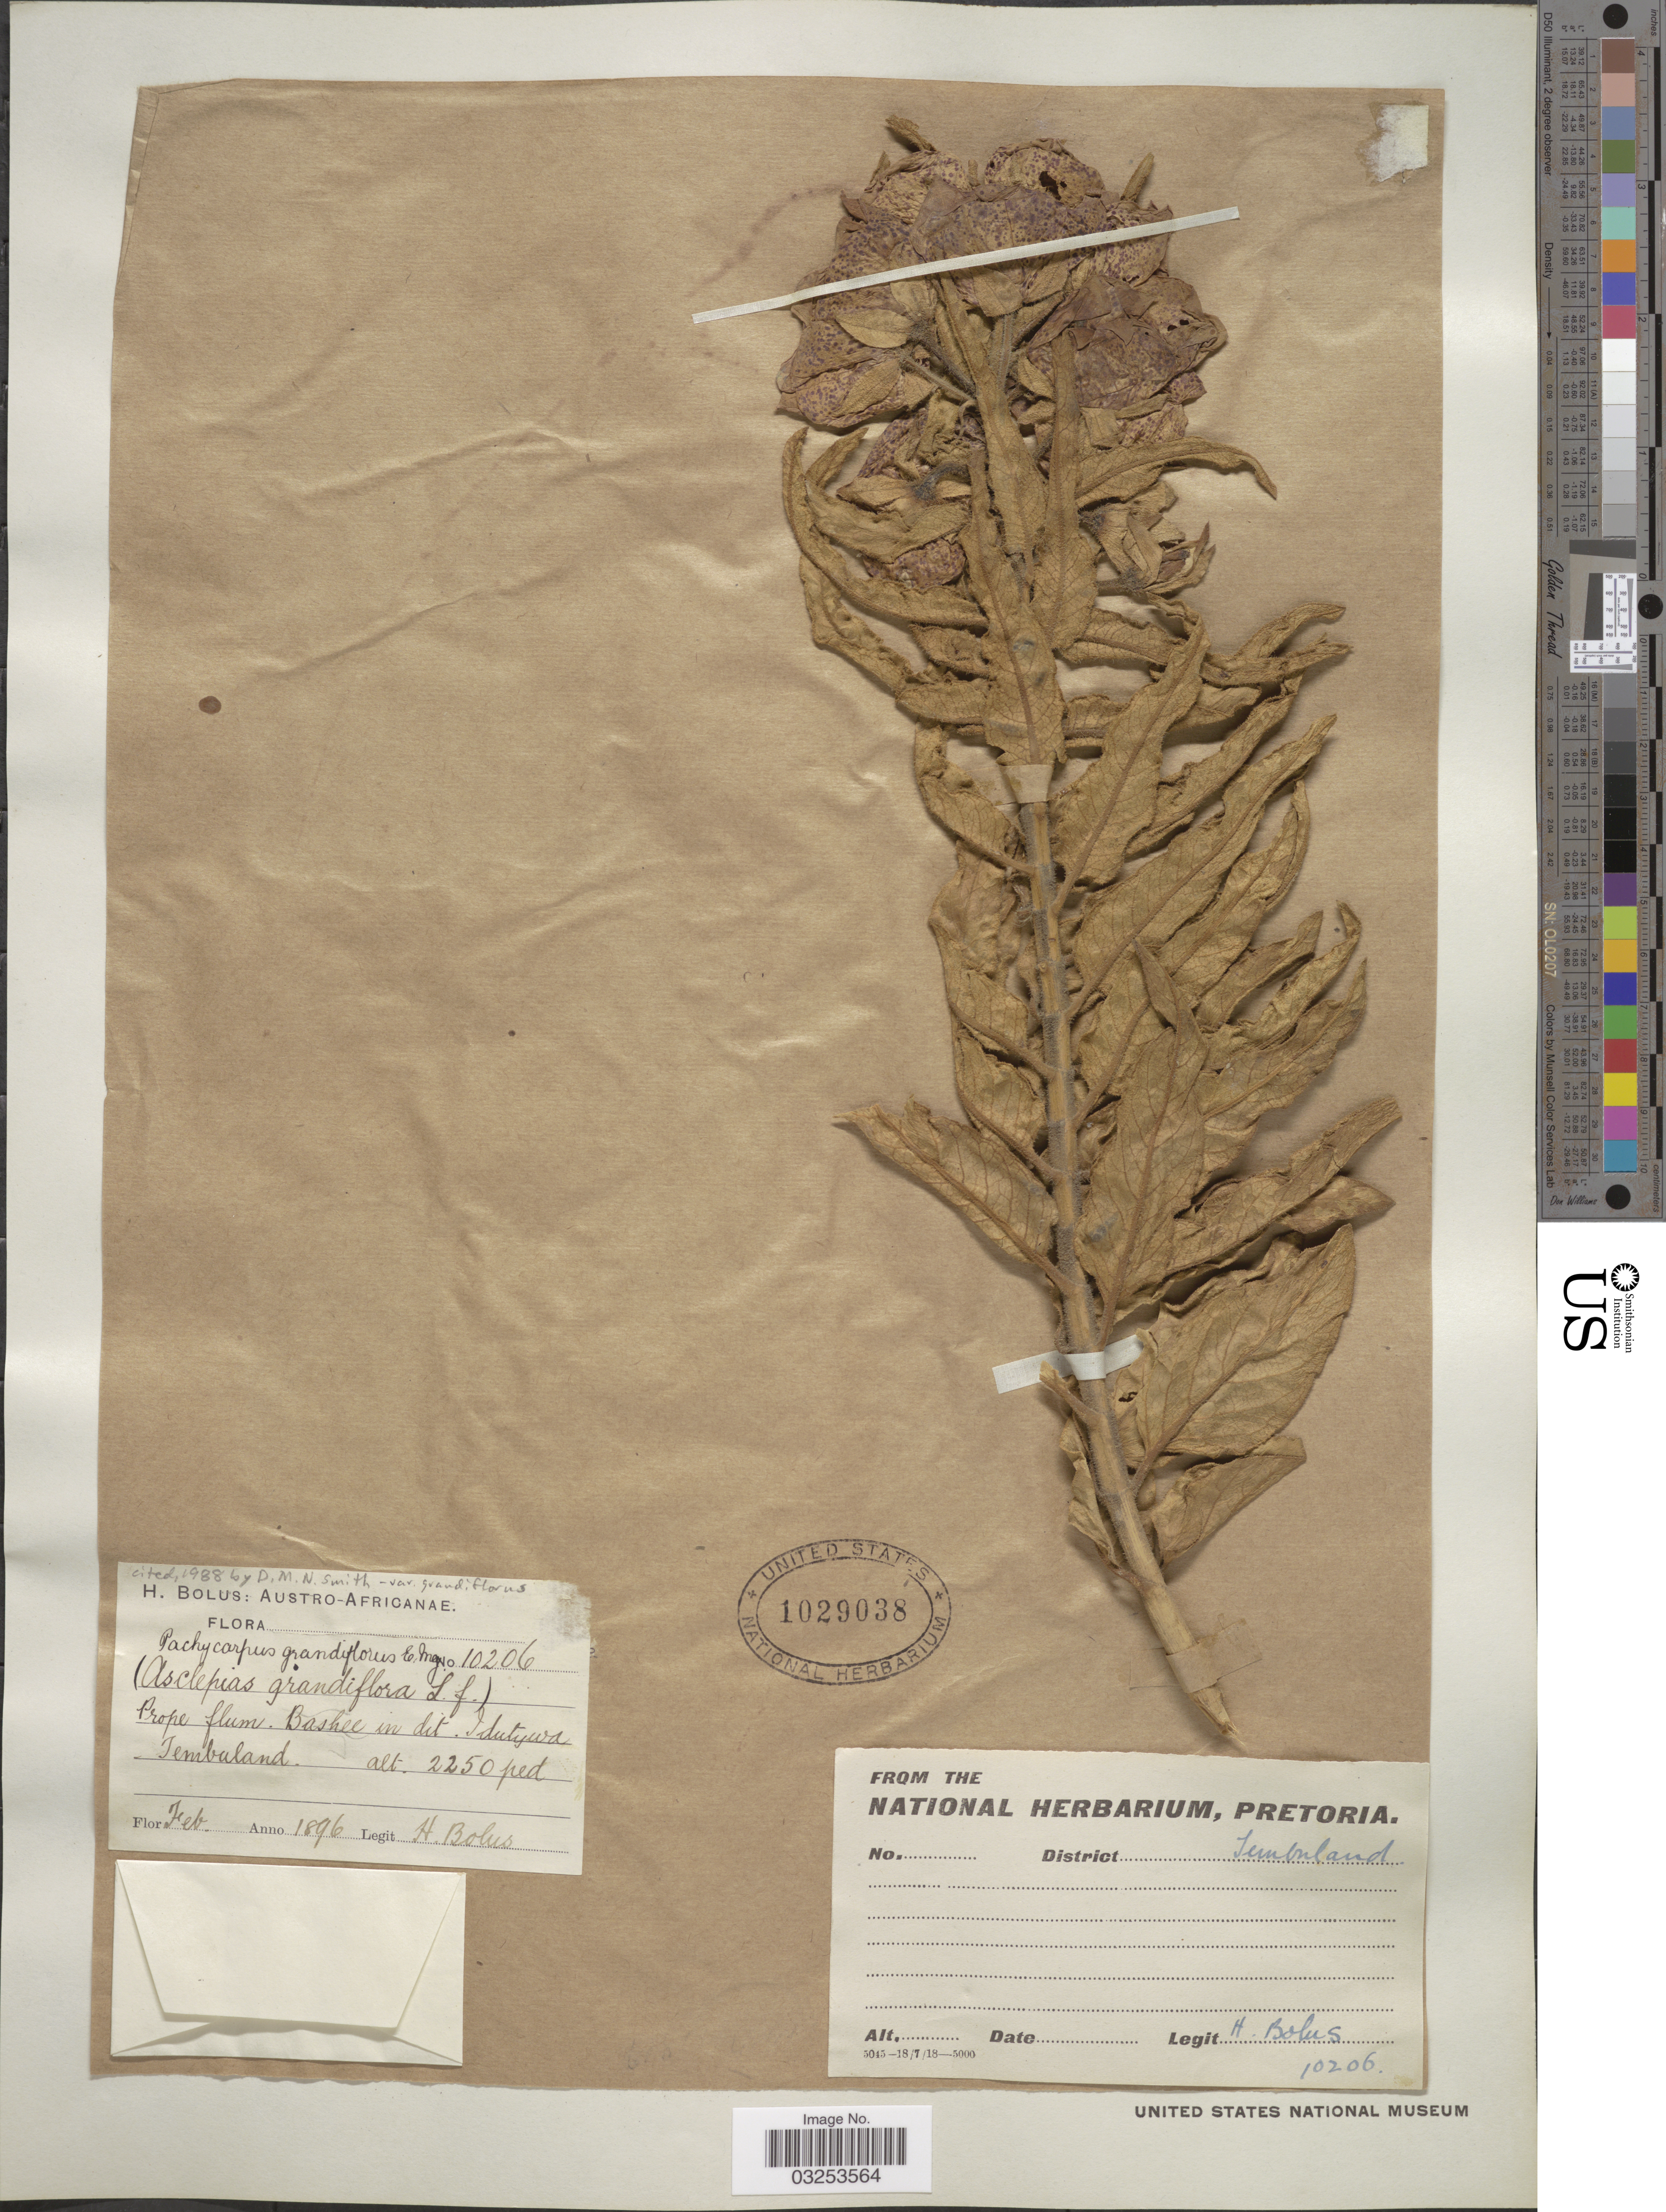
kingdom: Plantae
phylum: Tracheophyta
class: Magnoliopsida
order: Gentianales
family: Apocynaceae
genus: Pachycarpus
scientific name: Pachycarpus grandiflorus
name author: (L. f.) E. Mey.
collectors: H. Bolus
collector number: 10206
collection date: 1896-02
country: South Africa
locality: Austro-Africanae. Prope flum. Bashee in dit. Idutywa Tembuland.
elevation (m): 686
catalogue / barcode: US 1029038